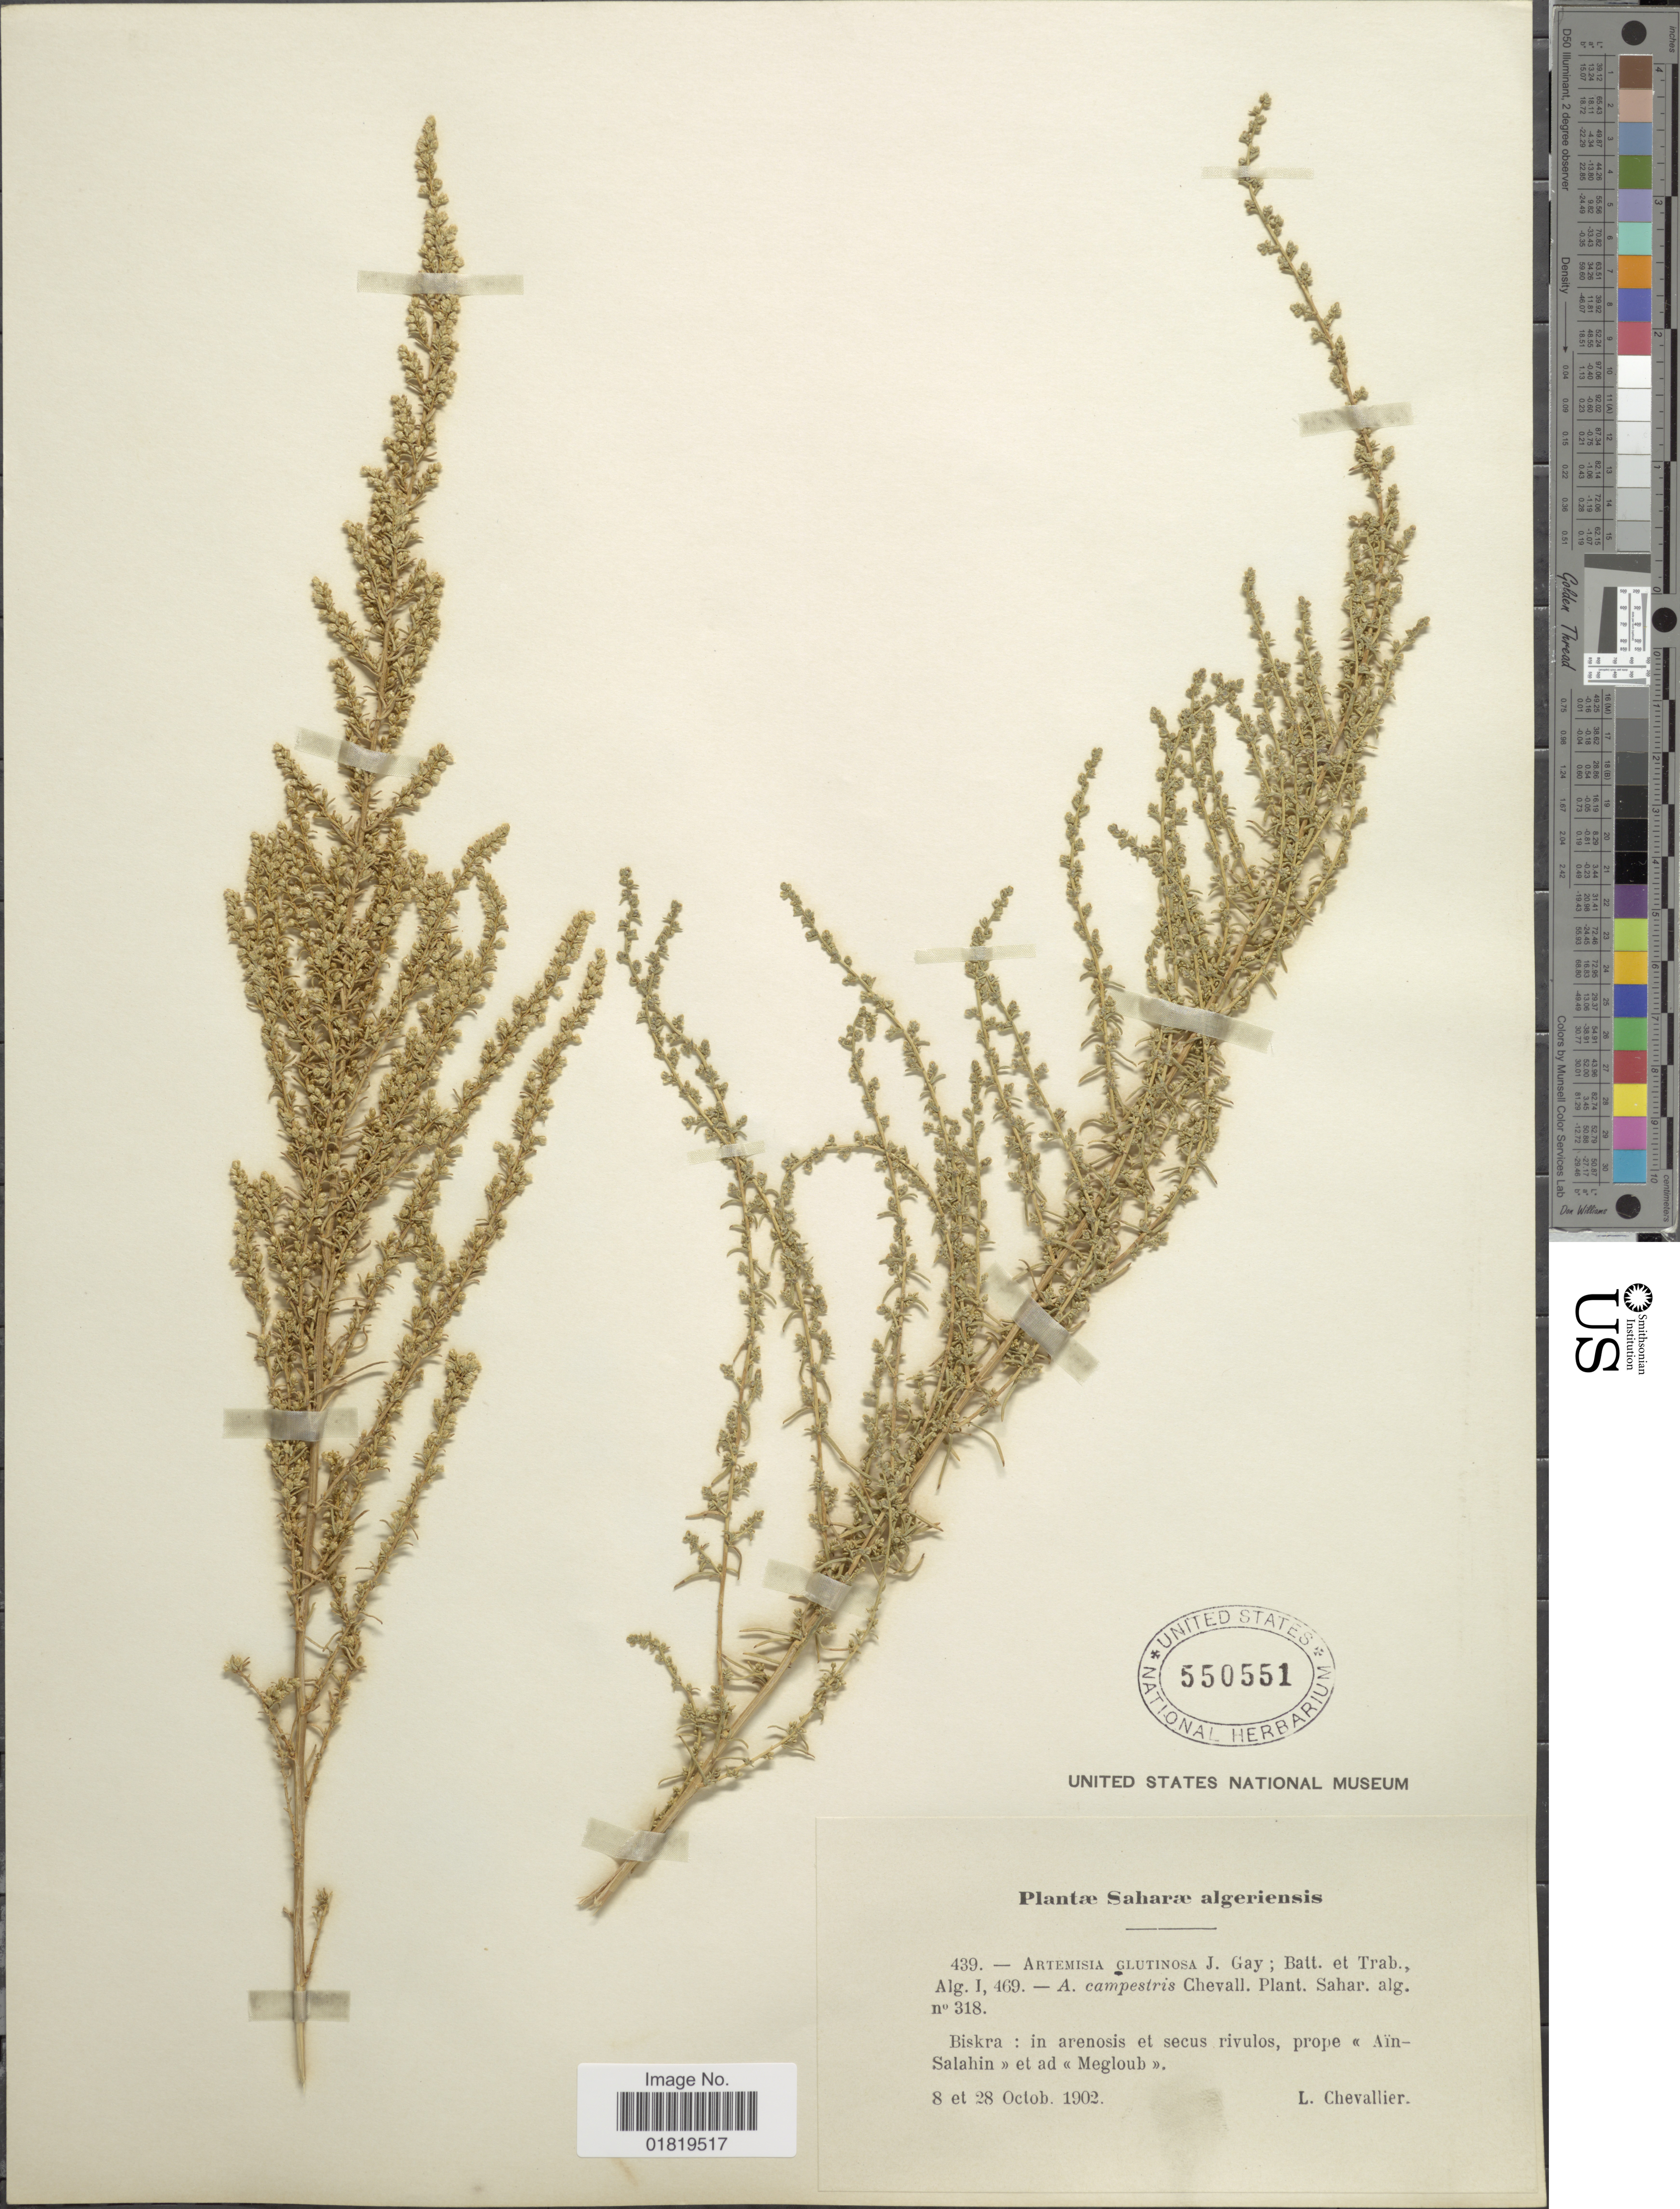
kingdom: Plantae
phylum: Tracheophyta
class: Magnoliopsida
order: Asterales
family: Asteraceae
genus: Artemisia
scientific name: Artemisia glutinosa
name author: J. Gay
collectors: L. Chevallier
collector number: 439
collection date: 1902-10-08/1902-10-28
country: Algeria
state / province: Biskra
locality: Saharae algeriensis, Biskra: in arenosis et secus rivulos, prope, Ain Salahin, et ad, Megloub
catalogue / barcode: US 550551